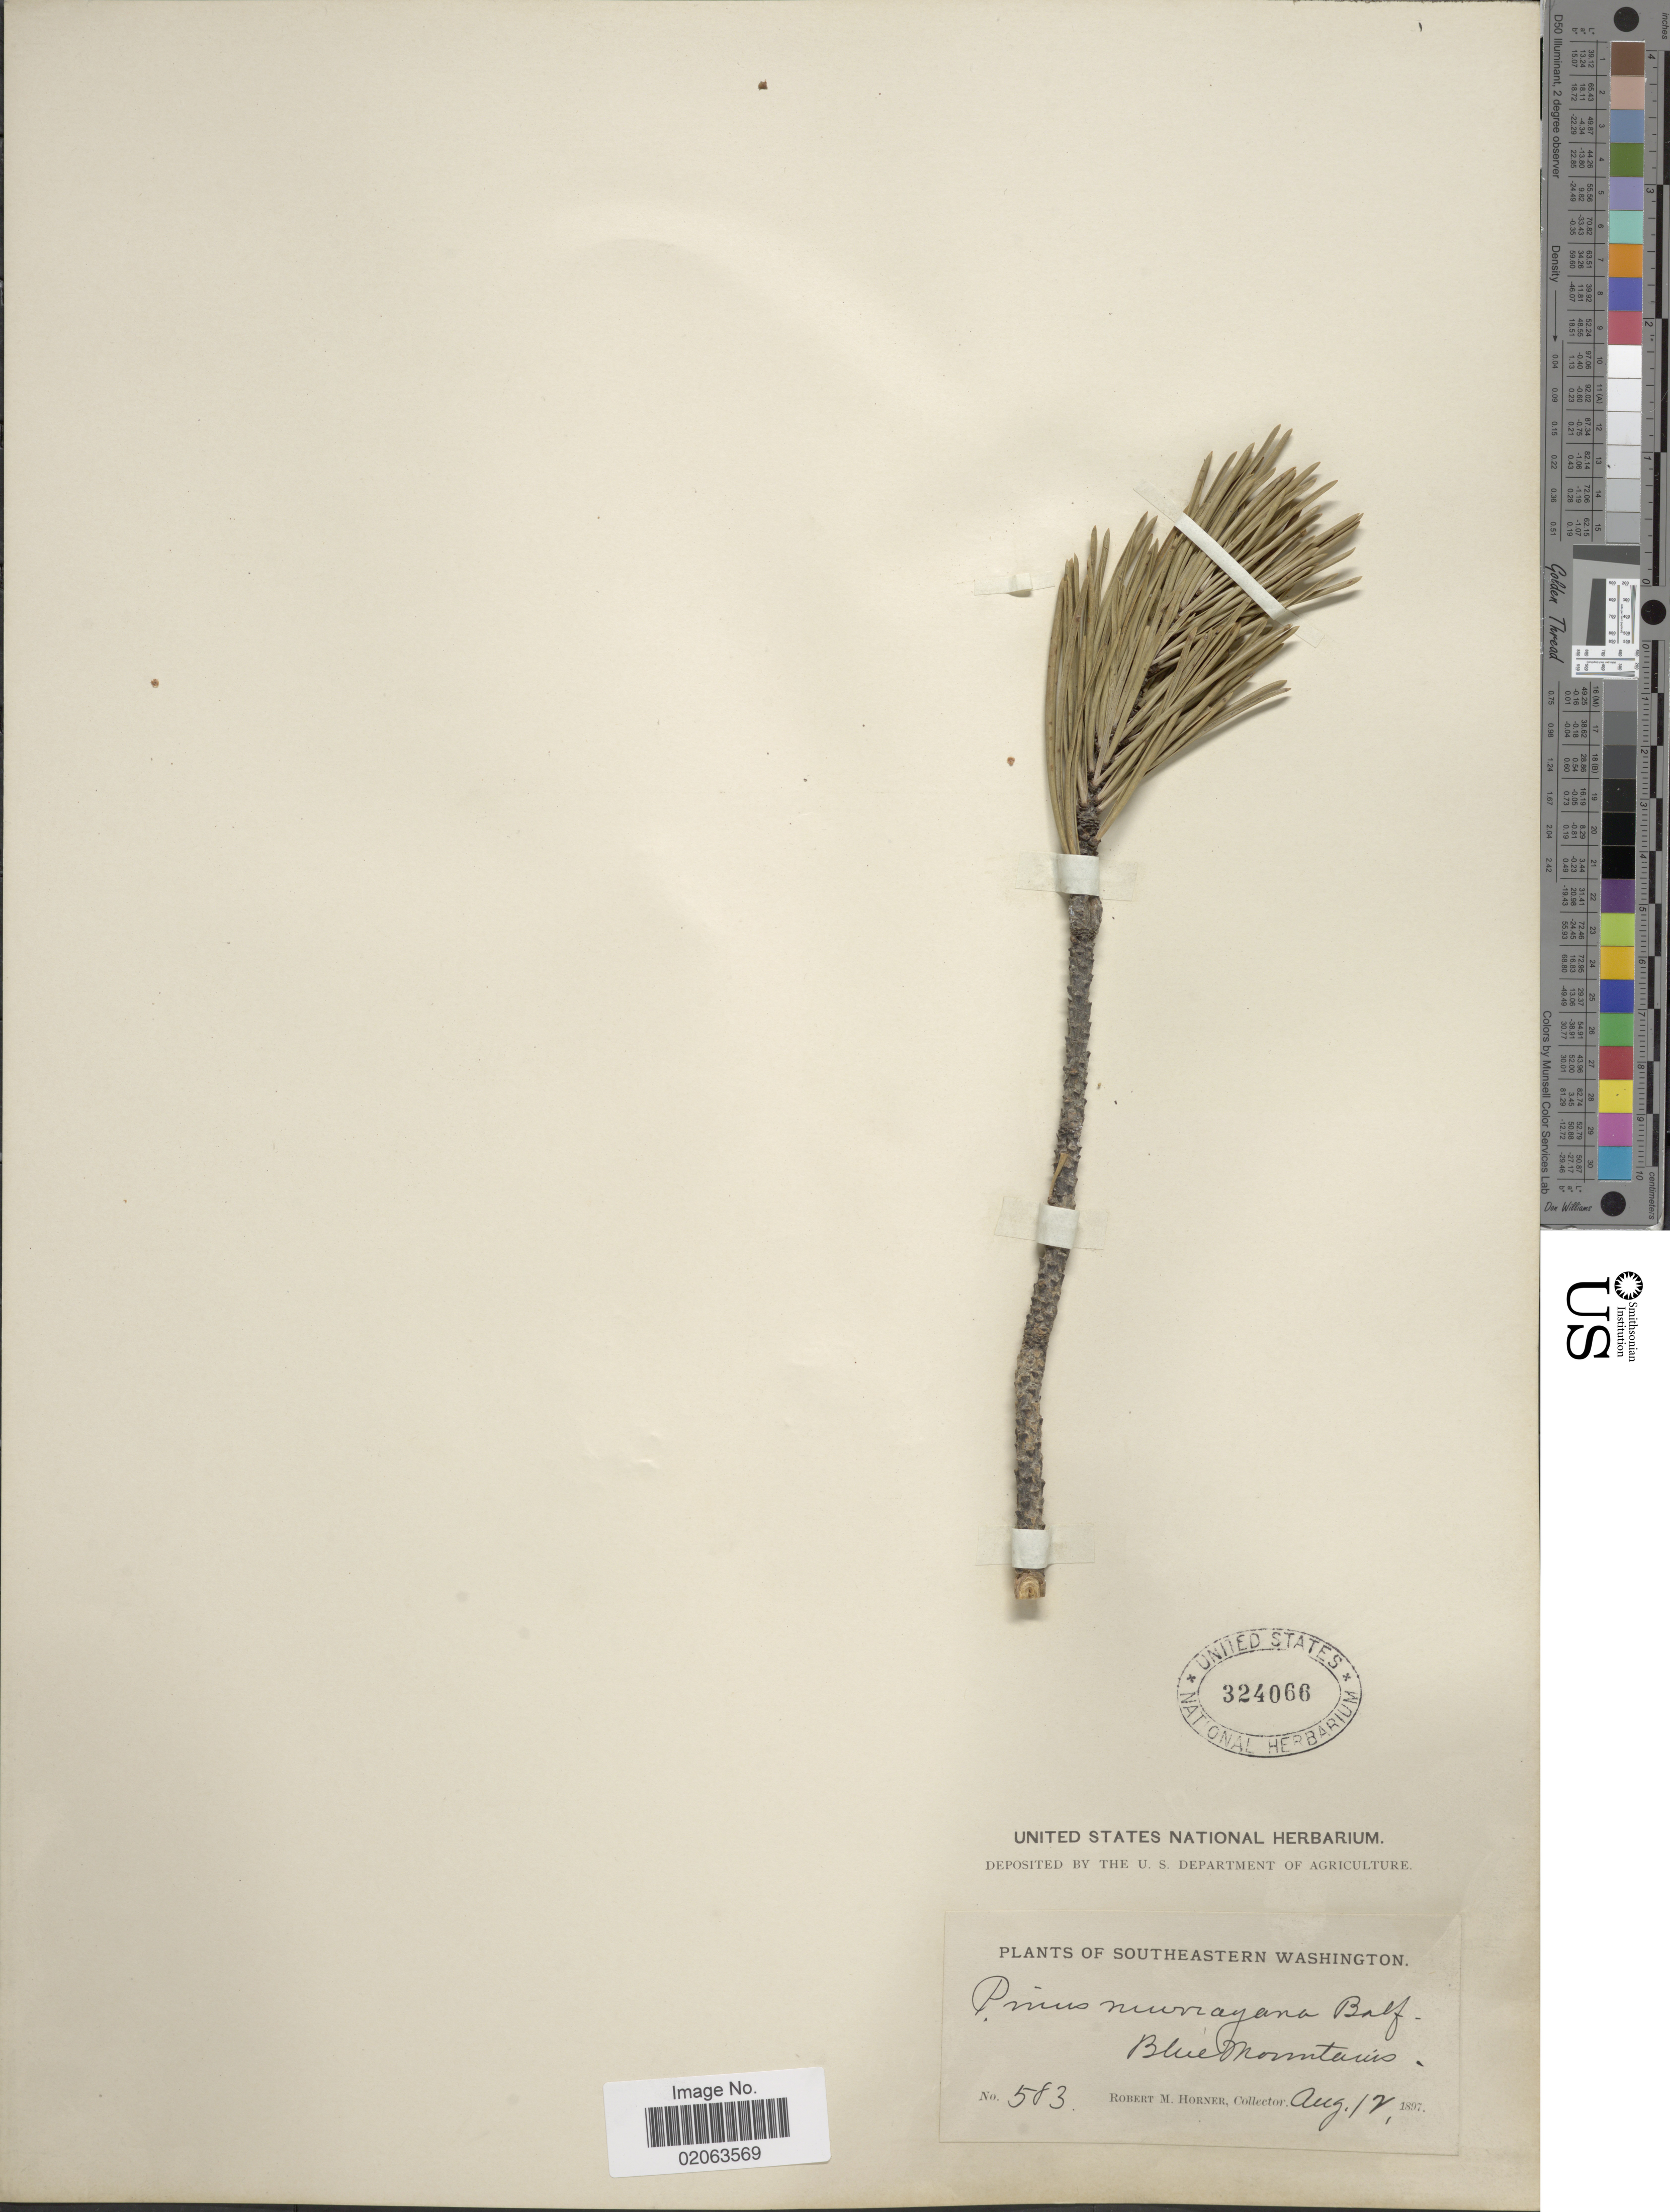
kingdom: Plantae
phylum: Tracheophyta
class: Pinopsida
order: Pinales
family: Pinaceae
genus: Pinus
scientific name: Pinus contorta var. latifolia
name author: Engelm. ex S. Watson in C. King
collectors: R. Horner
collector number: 583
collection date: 1897-08-12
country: United States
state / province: Washington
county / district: Clallam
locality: Southeastern Washington. Blue Mountains.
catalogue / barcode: US 324066